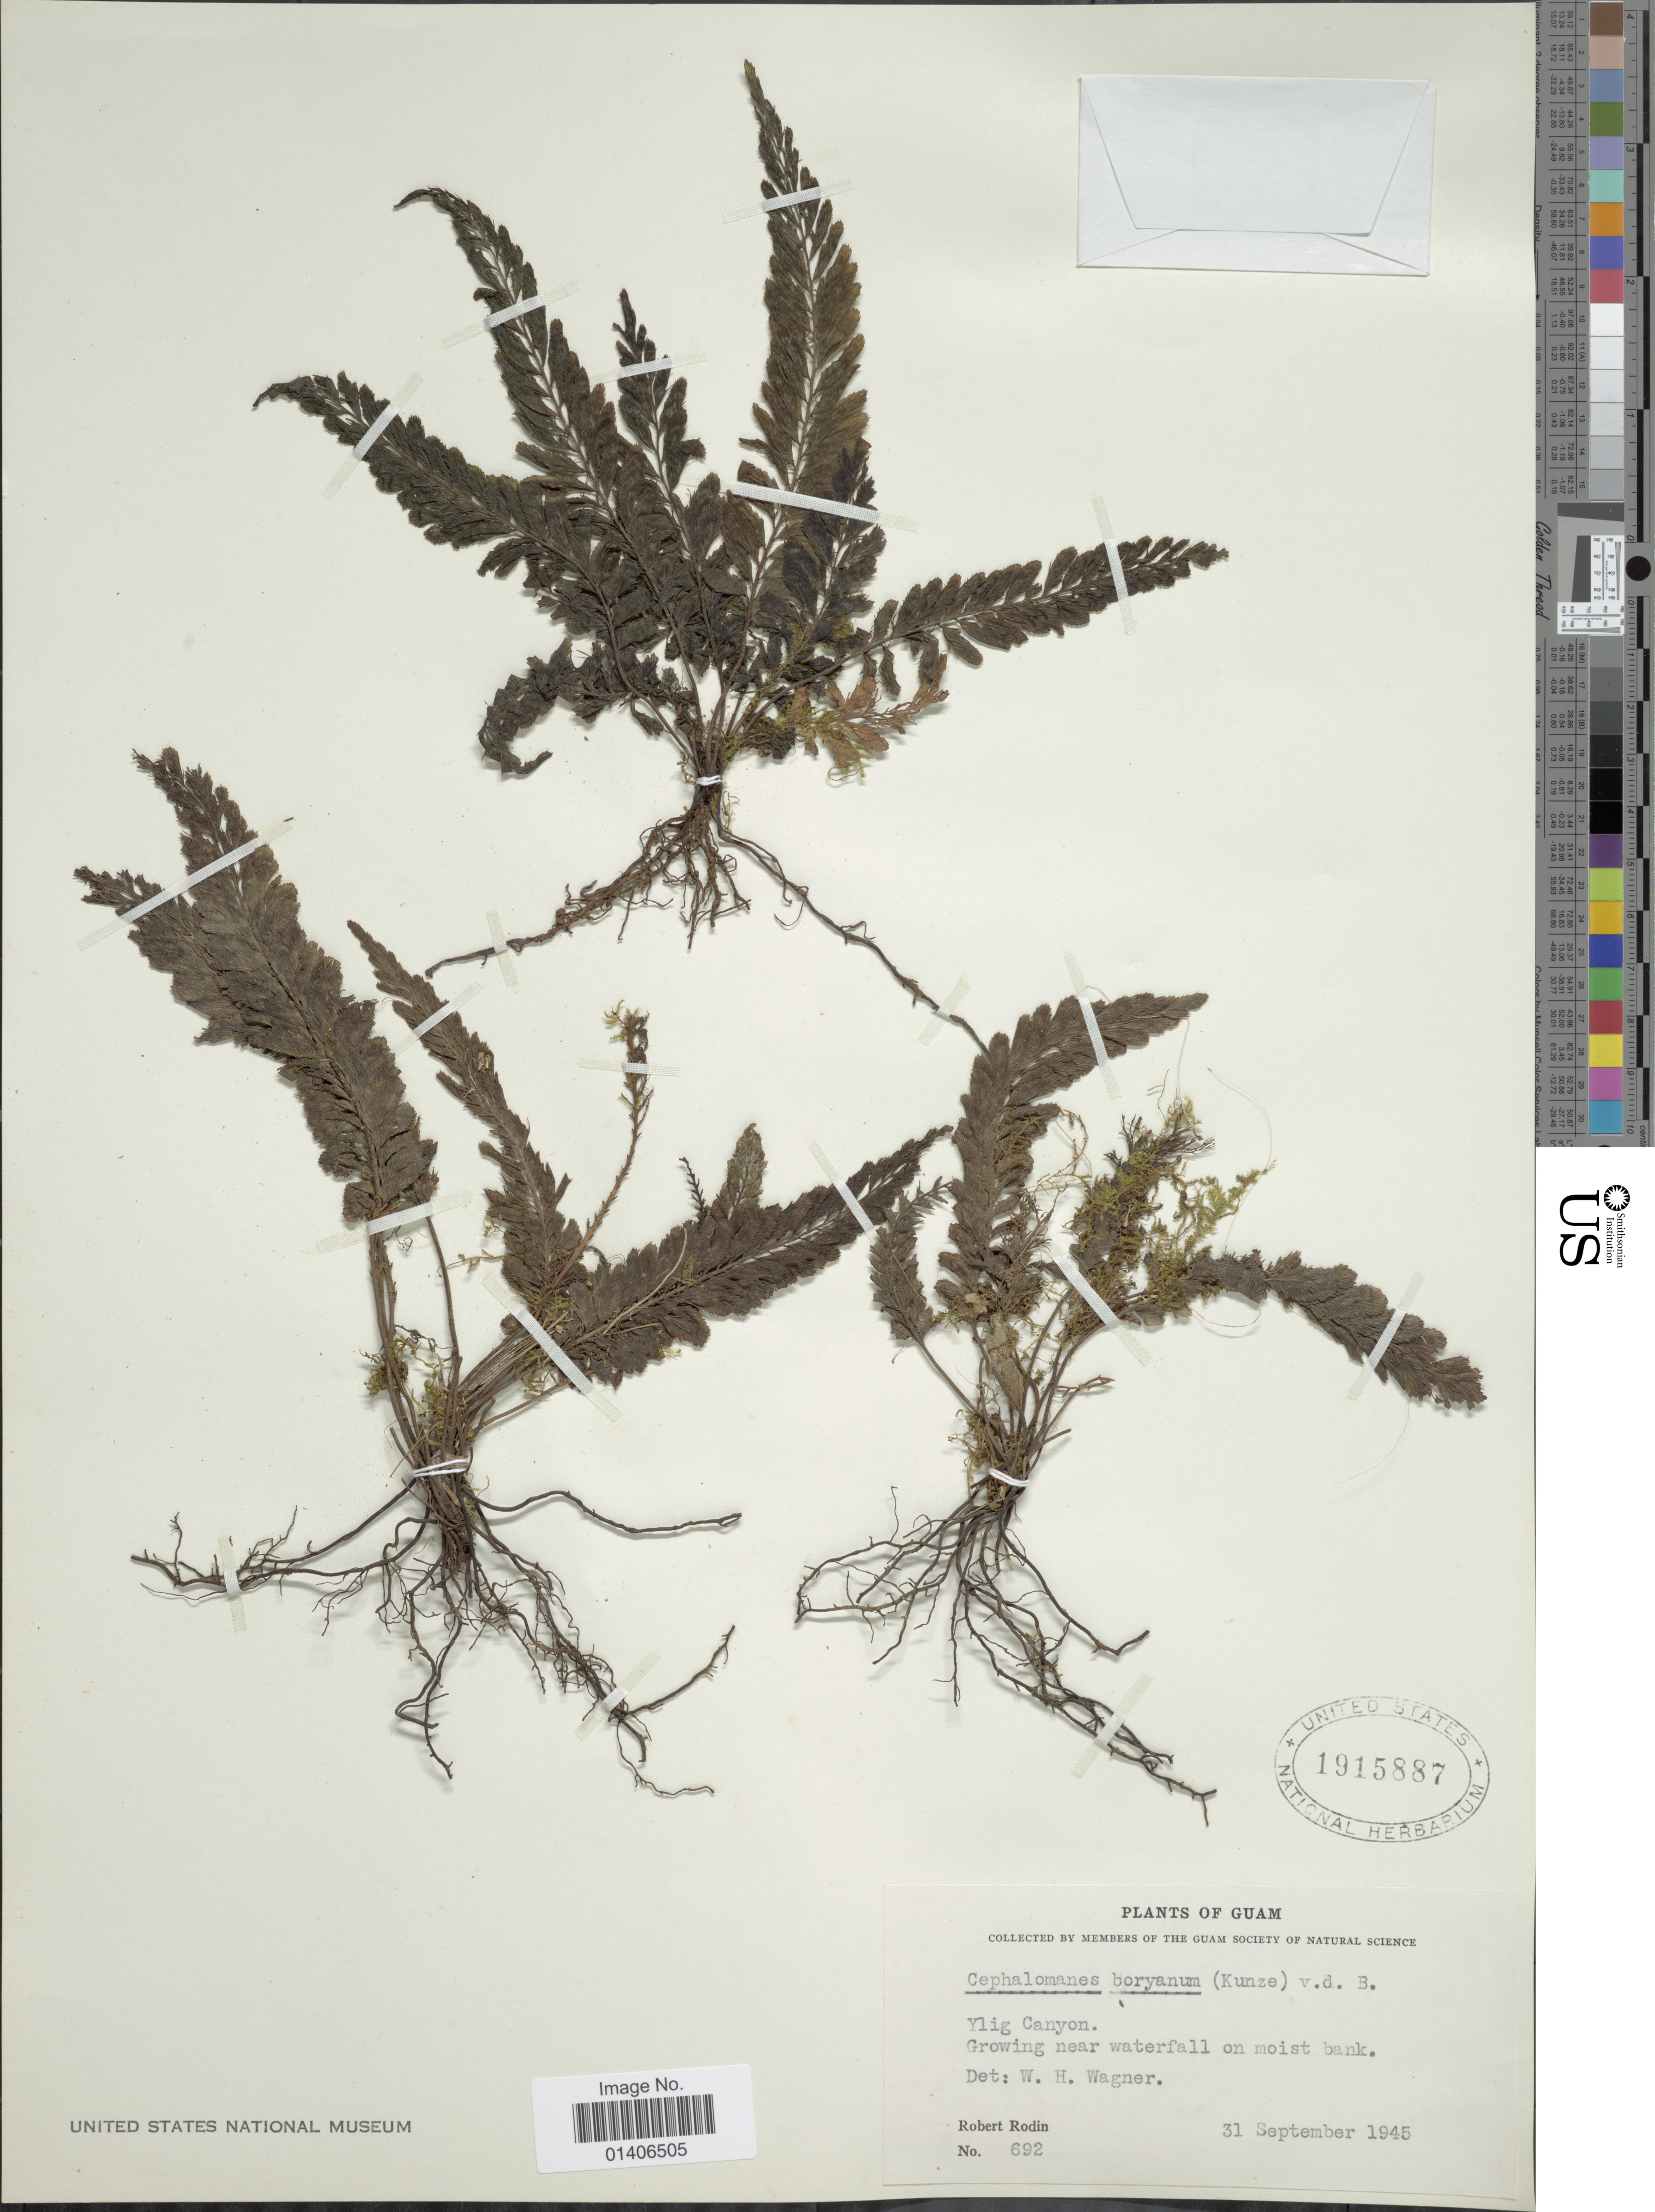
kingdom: Plantae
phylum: Tracheophyta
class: Polypodiopsida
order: Hymenophyllales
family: Hymenophyllaceae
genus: Cephalomanes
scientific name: Cephalomanes atrovirens subsp. boryanum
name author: (Kunze) K. Iwats.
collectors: R. Rodin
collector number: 692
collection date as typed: Transcribed d/m/y: 31/9/1945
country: Guam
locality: Ylig Canton, Growing near waterfall on moist bank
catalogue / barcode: US 1915887